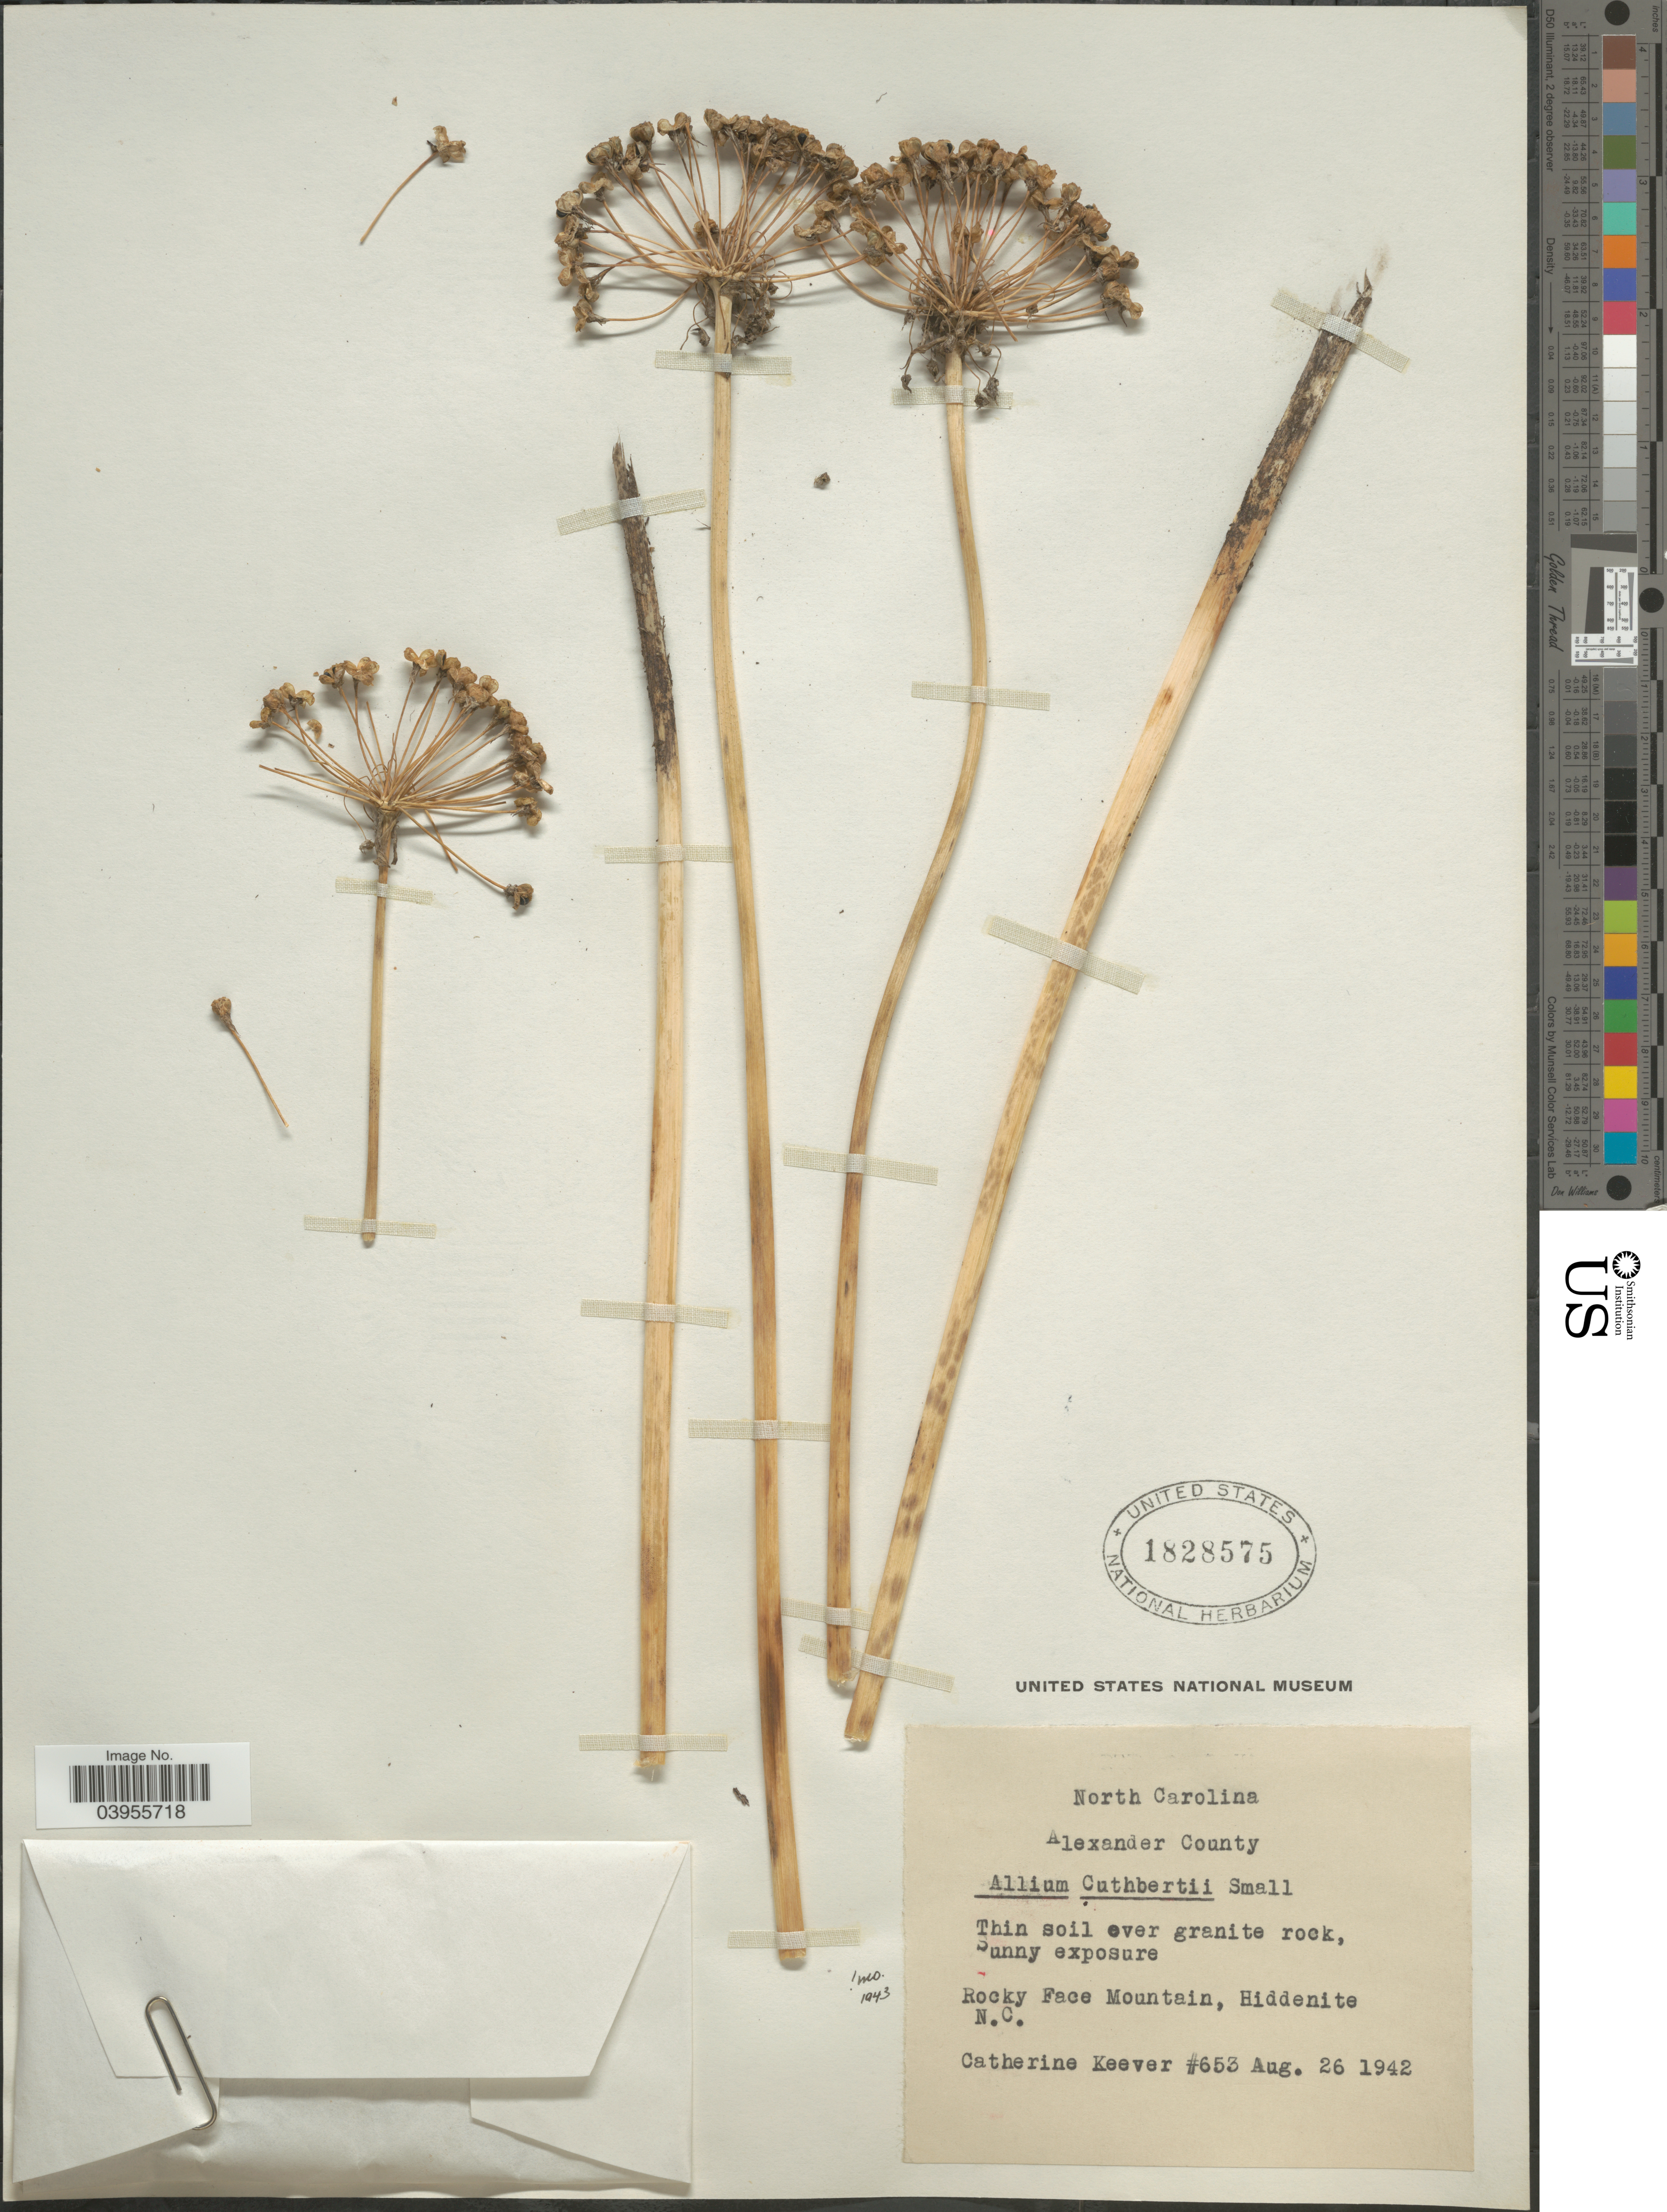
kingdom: Plantae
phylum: Tracheophyta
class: Liliopsida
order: Asparagales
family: Amaryllidaceae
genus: Allium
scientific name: Allium cuthbertii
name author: Small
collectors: C. Keever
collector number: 653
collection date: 1942-06-26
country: United States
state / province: North Carolina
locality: Alexander County. Rocky Face Mountain, Hiddenite.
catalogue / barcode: US 1828575